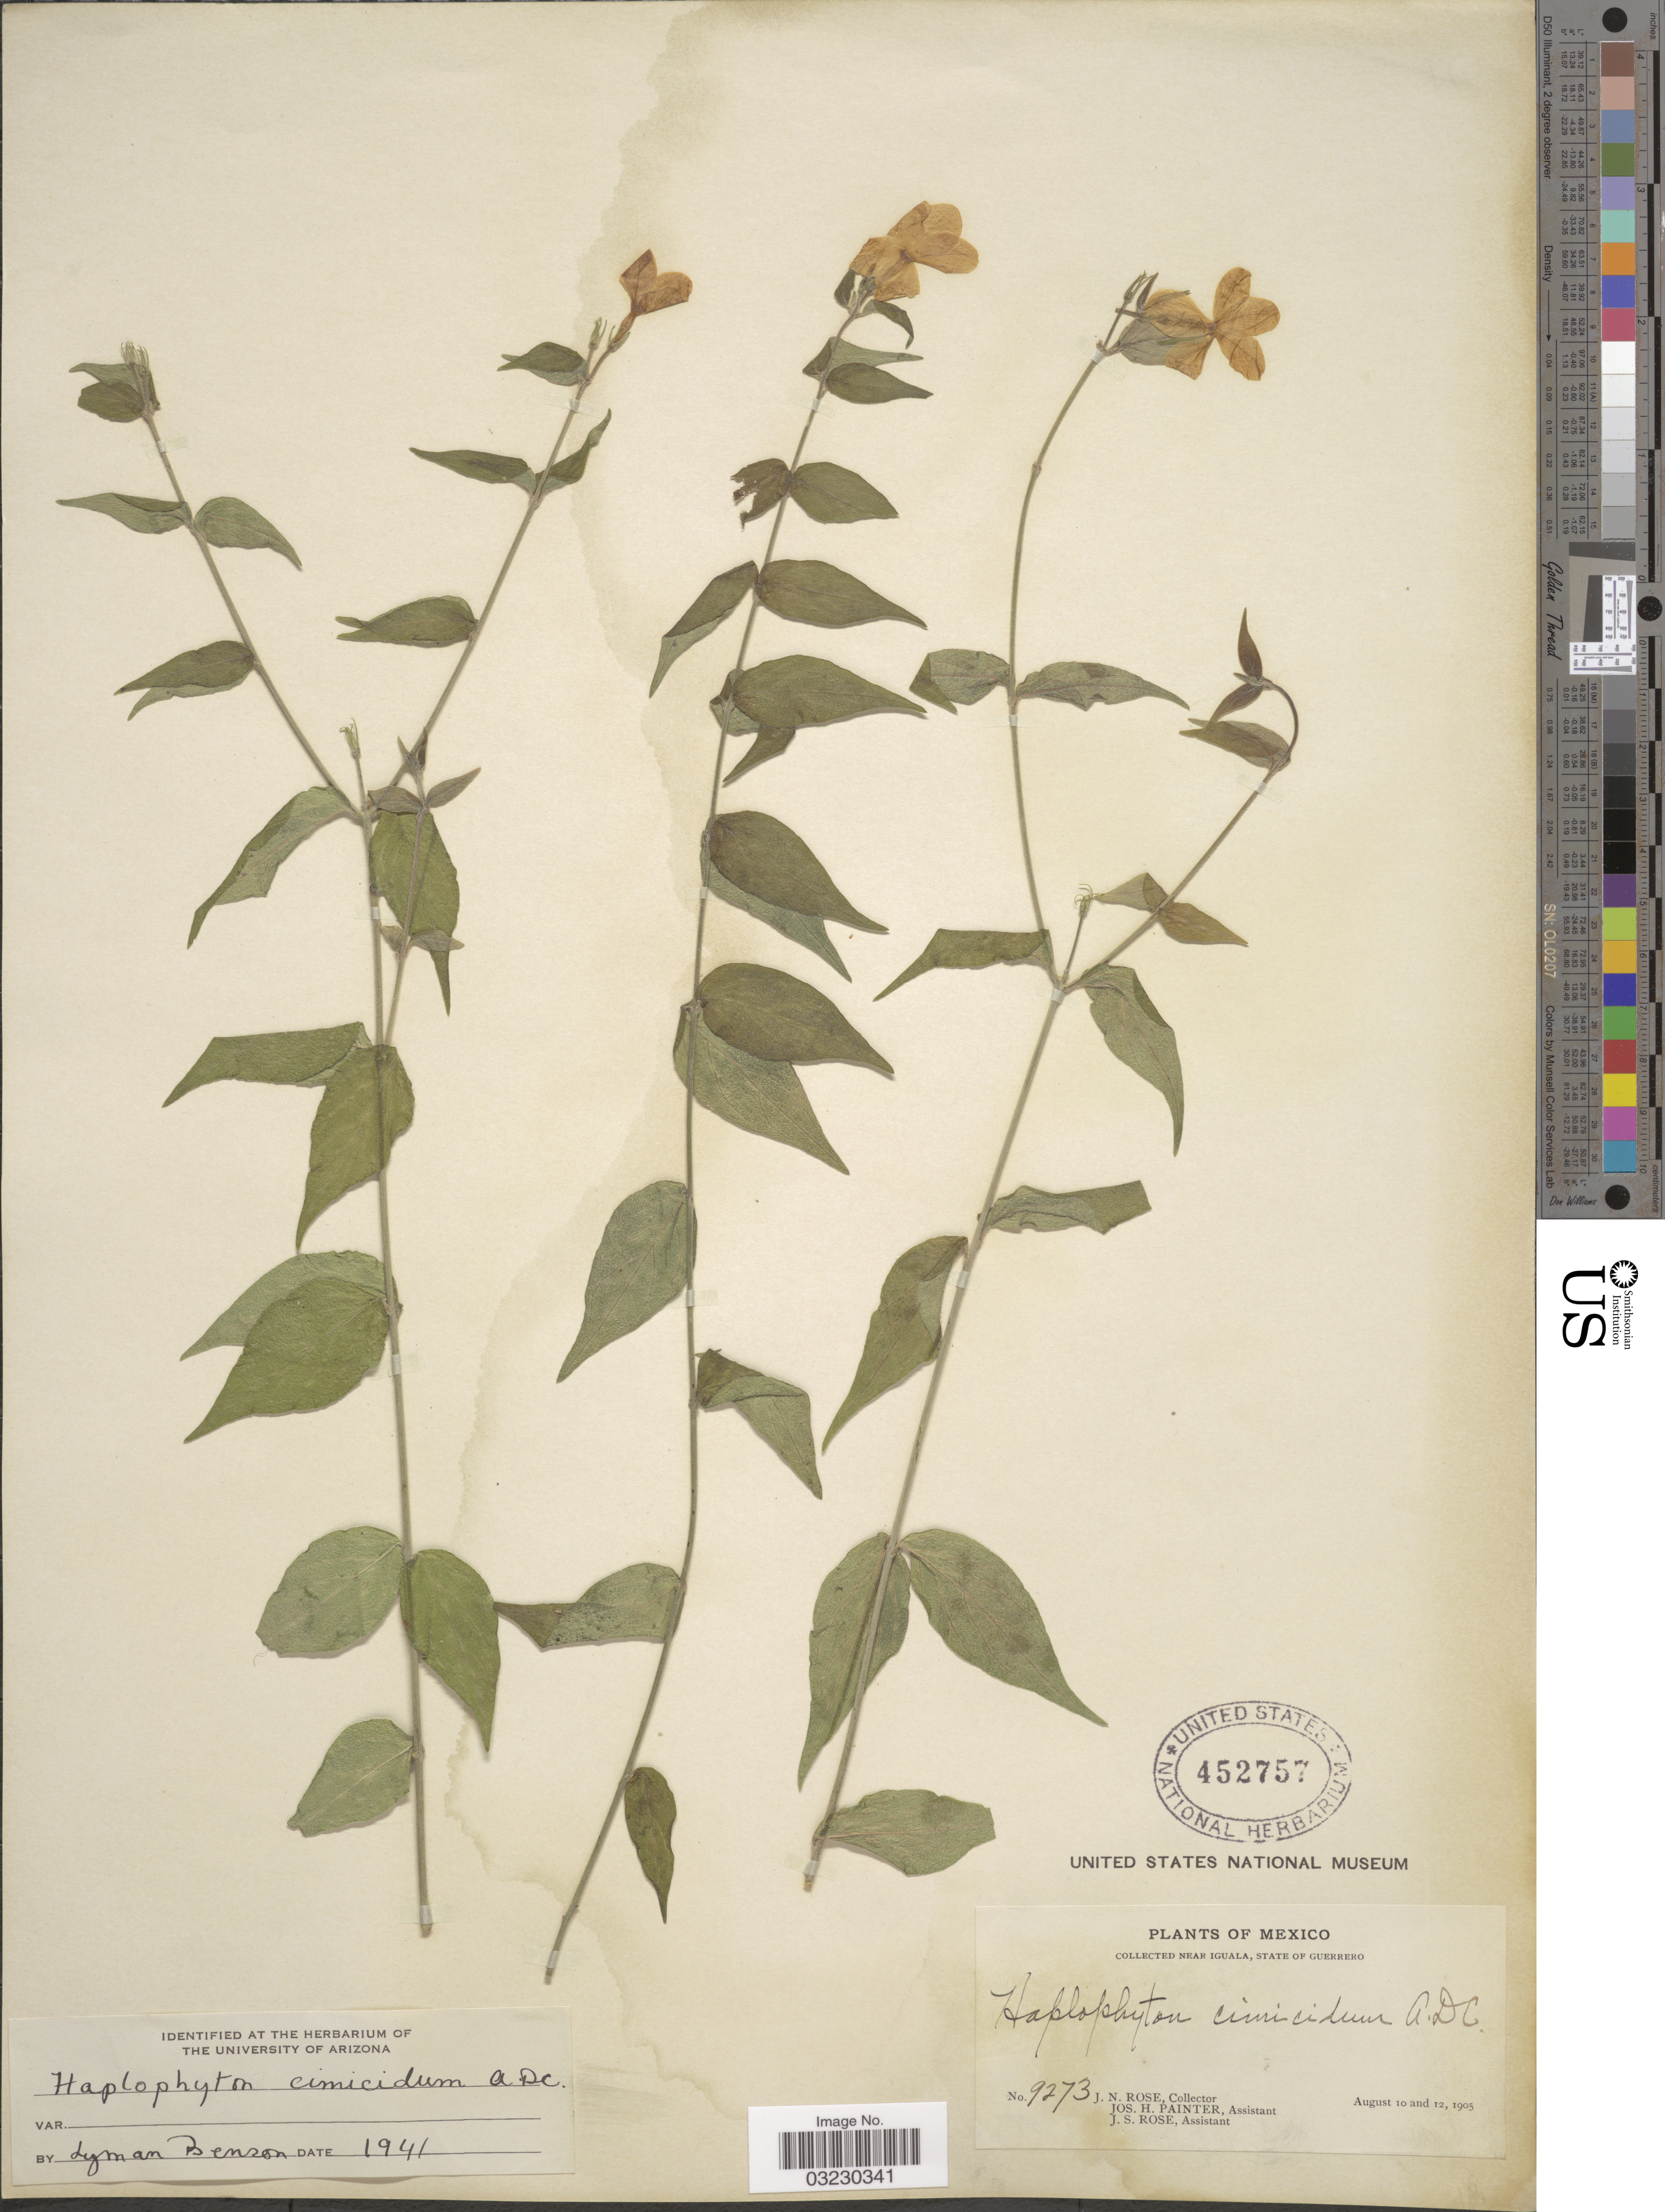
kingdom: Plantae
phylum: Tracheophyta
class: Magnoliopsida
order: Gentianales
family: Apocynaceae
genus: Haplophyton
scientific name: Haplophyton cimicidum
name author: A. DC.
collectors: J. N. Rose, J. H. Painter & J. S. Rose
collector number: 9273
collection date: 1905-08-10/1905-08-12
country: Mexico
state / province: Guerrero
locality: Near Iguala, State of Guerrero.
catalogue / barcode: US 452757